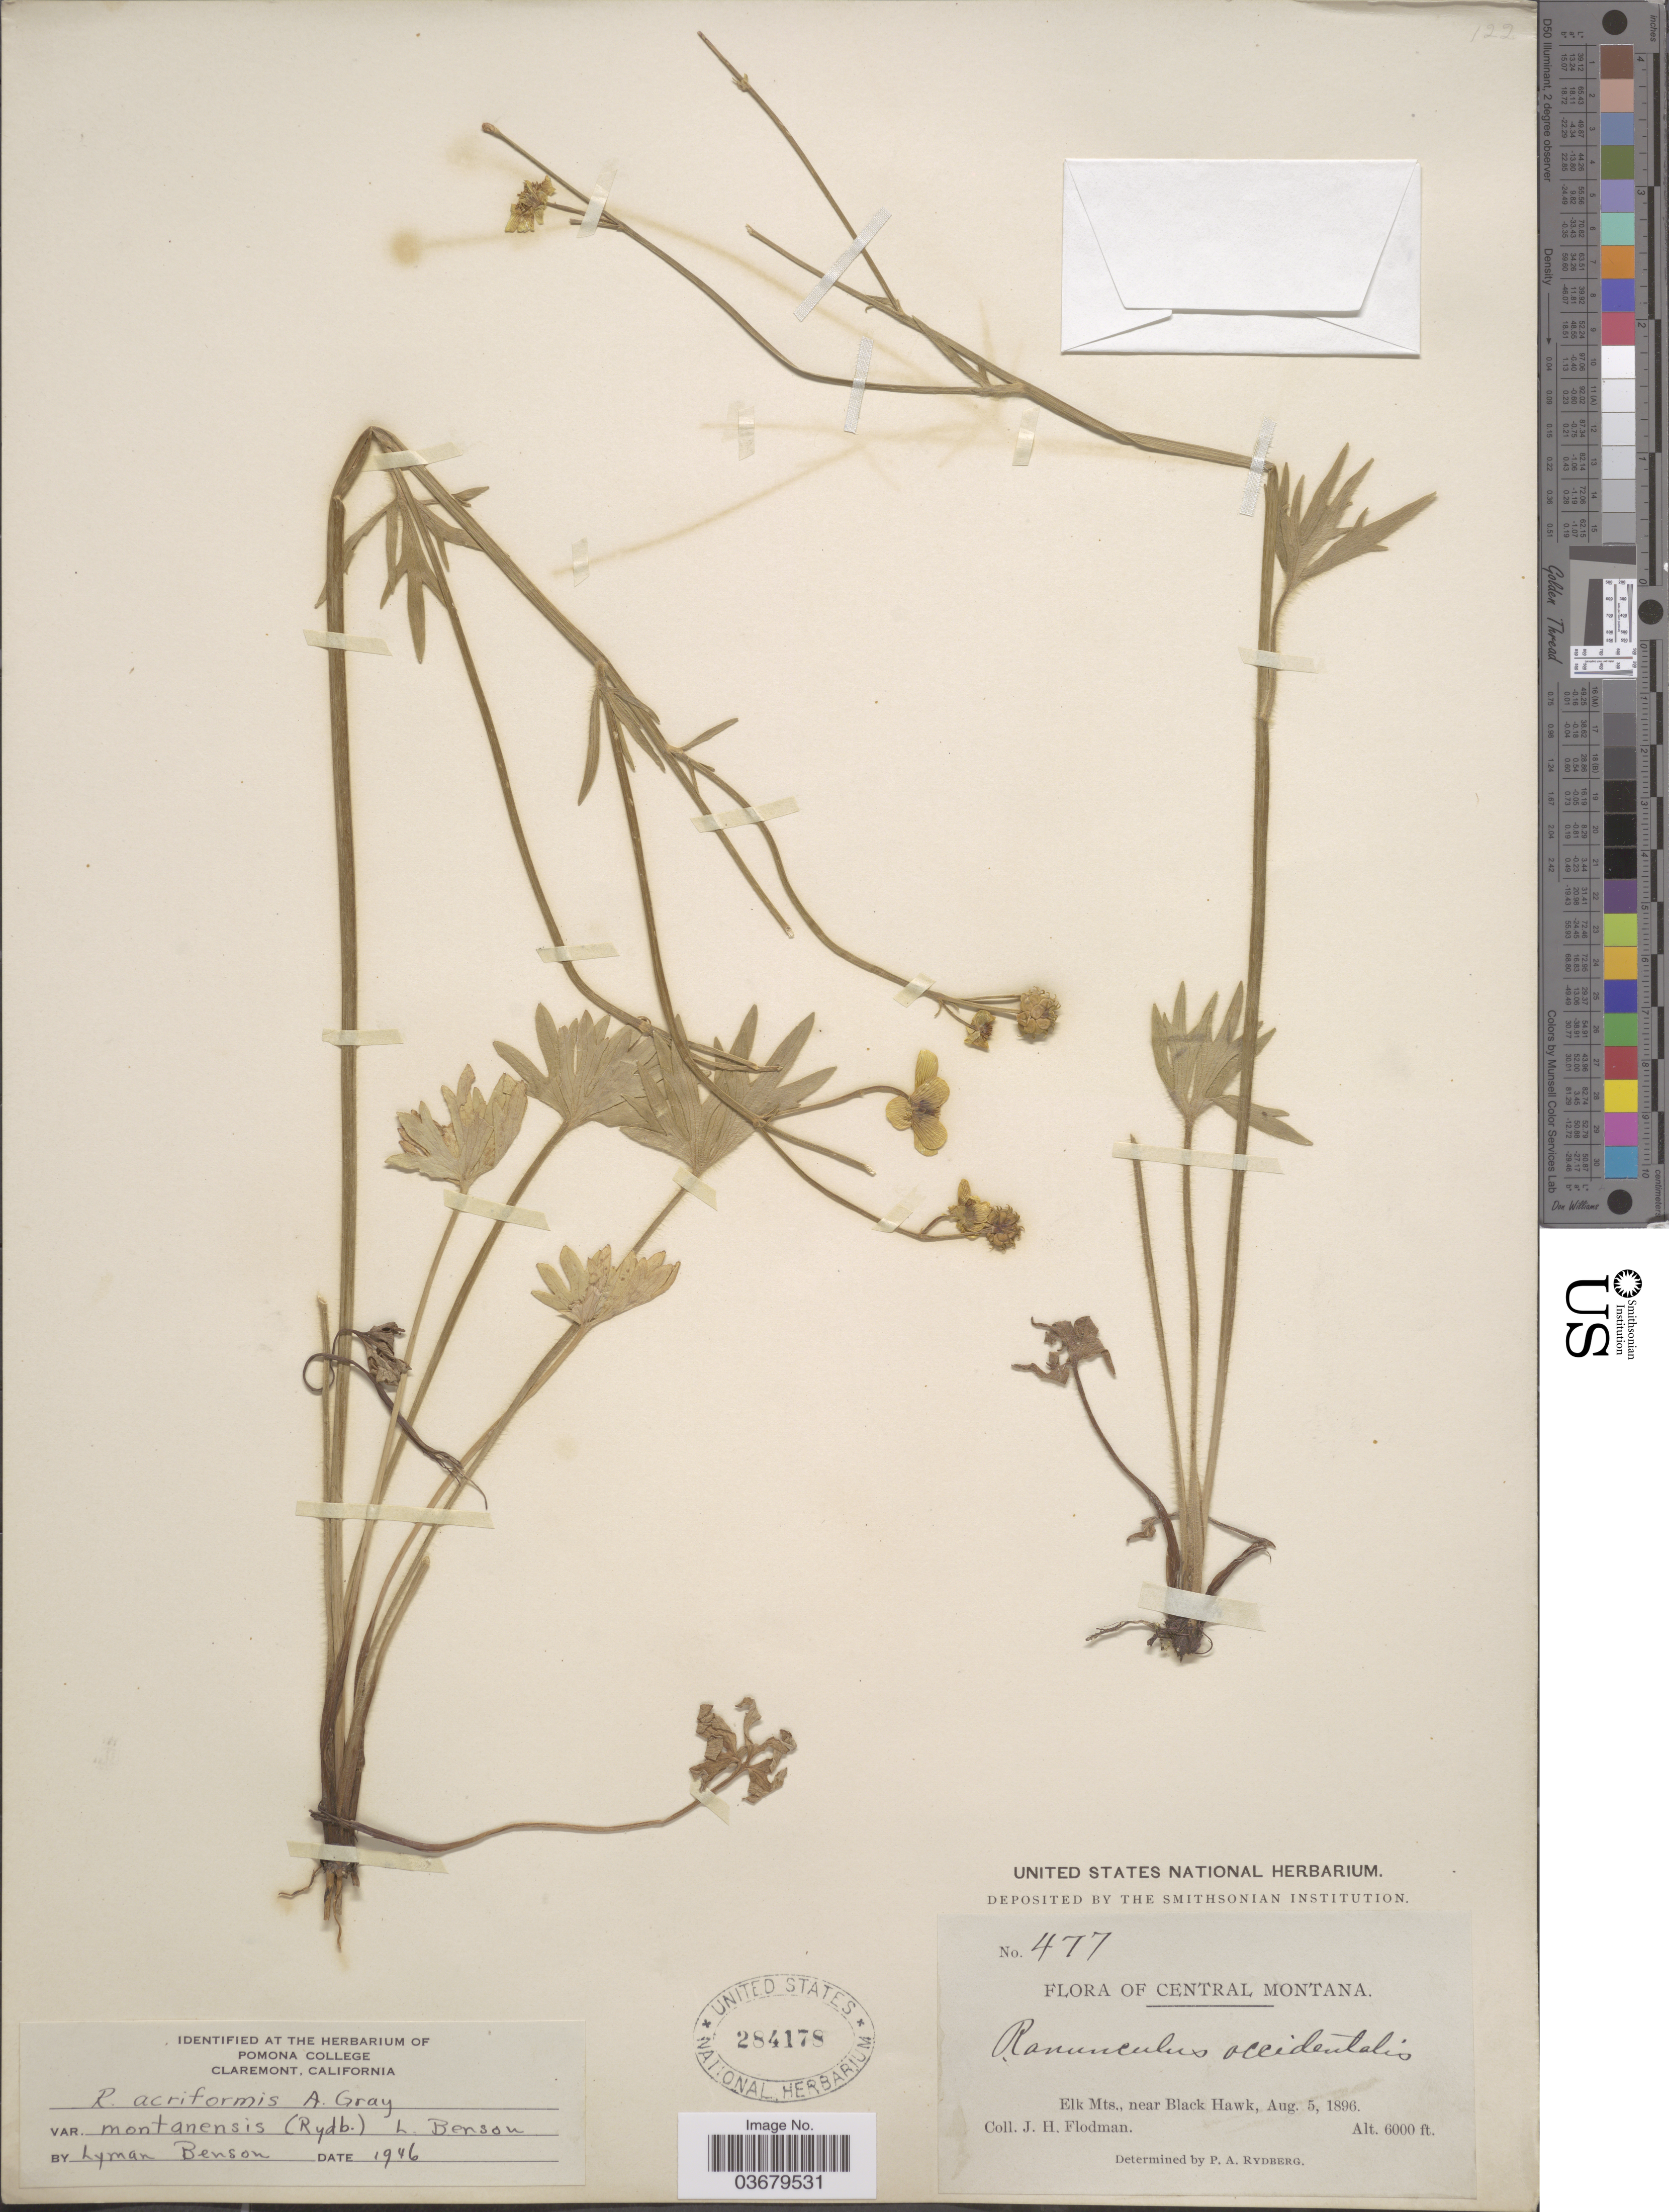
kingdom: Plantae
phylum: Tracheophyta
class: Magnoliopsida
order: Ranunculales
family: Ranunculaceae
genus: Ranunculus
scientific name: Ranunculus acriformis var. montanensis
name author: (Rydb.) L.D. Benson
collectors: J. Flodman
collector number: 477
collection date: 1896-08-05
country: United States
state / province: Montana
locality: Central Montana. Elk Mts., near Black Hawk.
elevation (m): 1829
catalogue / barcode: US 284178